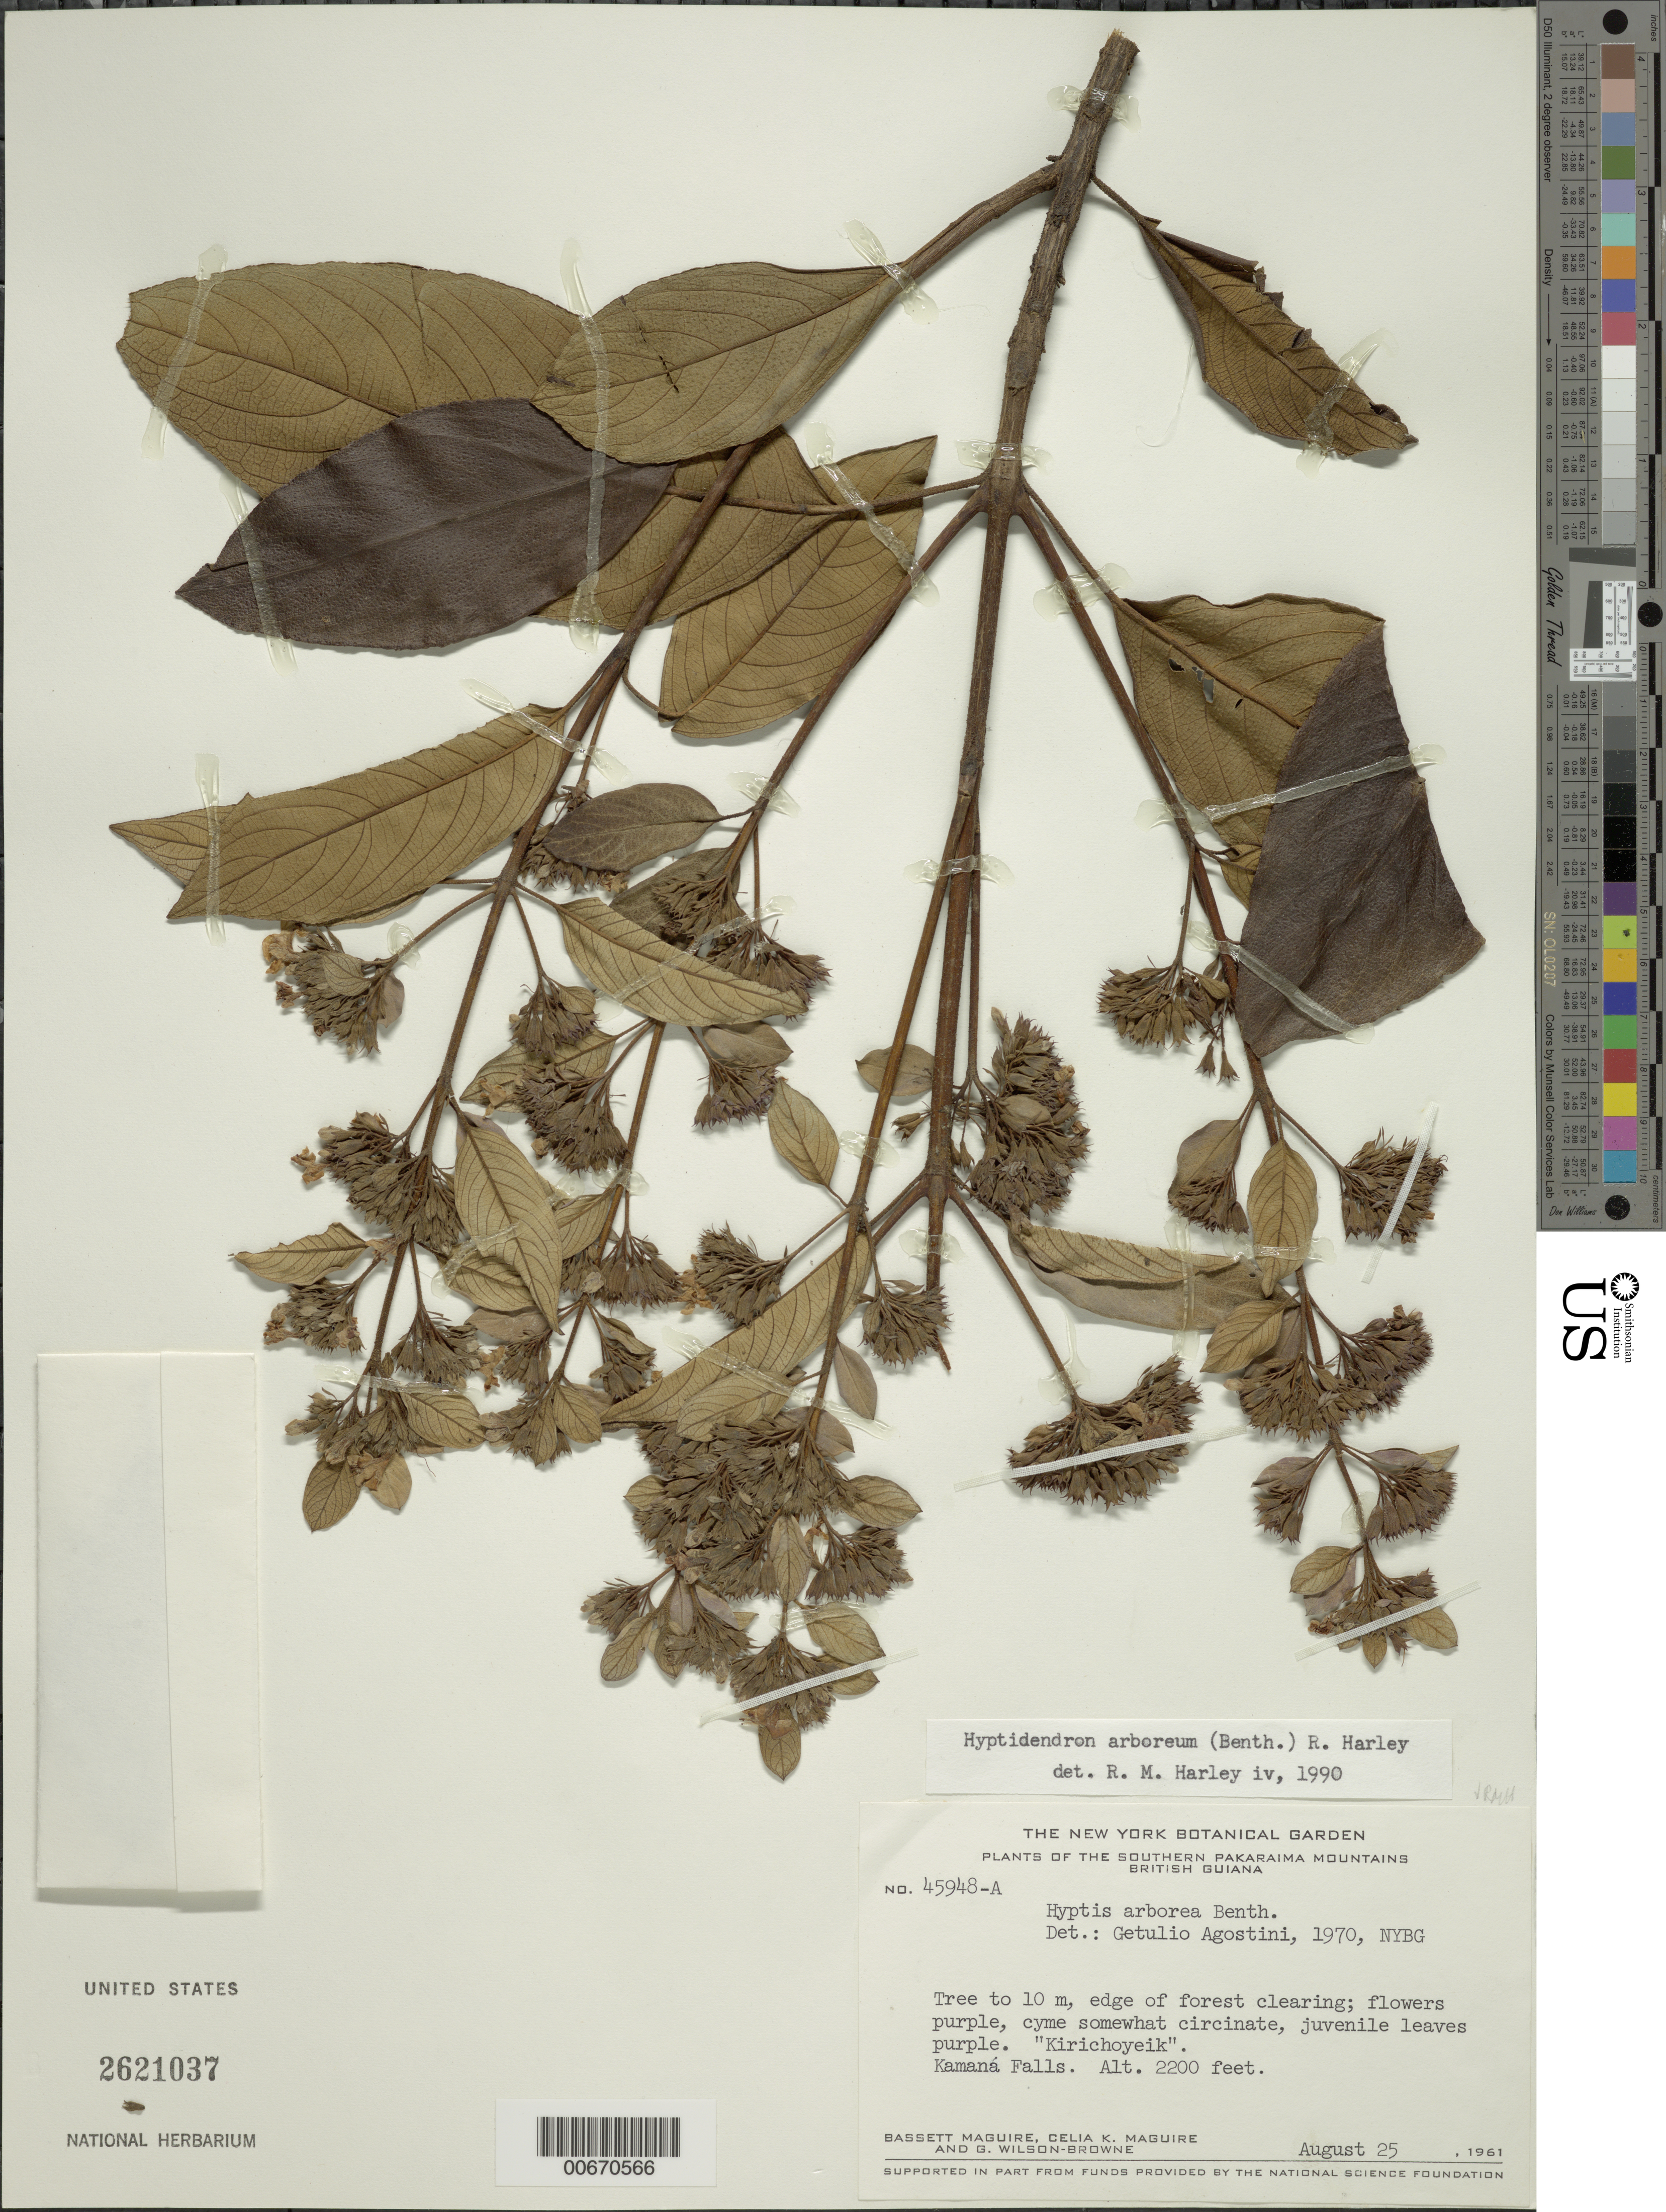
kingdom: Plantae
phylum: Tracheophyta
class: Magnoliopsida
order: Lamiales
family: Lamiaceae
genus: Hyptidendron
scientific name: Hyptidendron arboreum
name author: (Benth.) Harley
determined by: Harley, R. M.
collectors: B. Maguire, C. K. Maguire & G. Wilson-Browne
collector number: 45948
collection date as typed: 25-Aug-61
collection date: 1961-08-25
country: Guyana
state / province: Cuyuni-Mazaruni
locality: Kamana Falls, southern Pakaraima Mts.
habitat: Edge of forest clearing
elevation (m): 671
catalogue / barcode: US 2621037